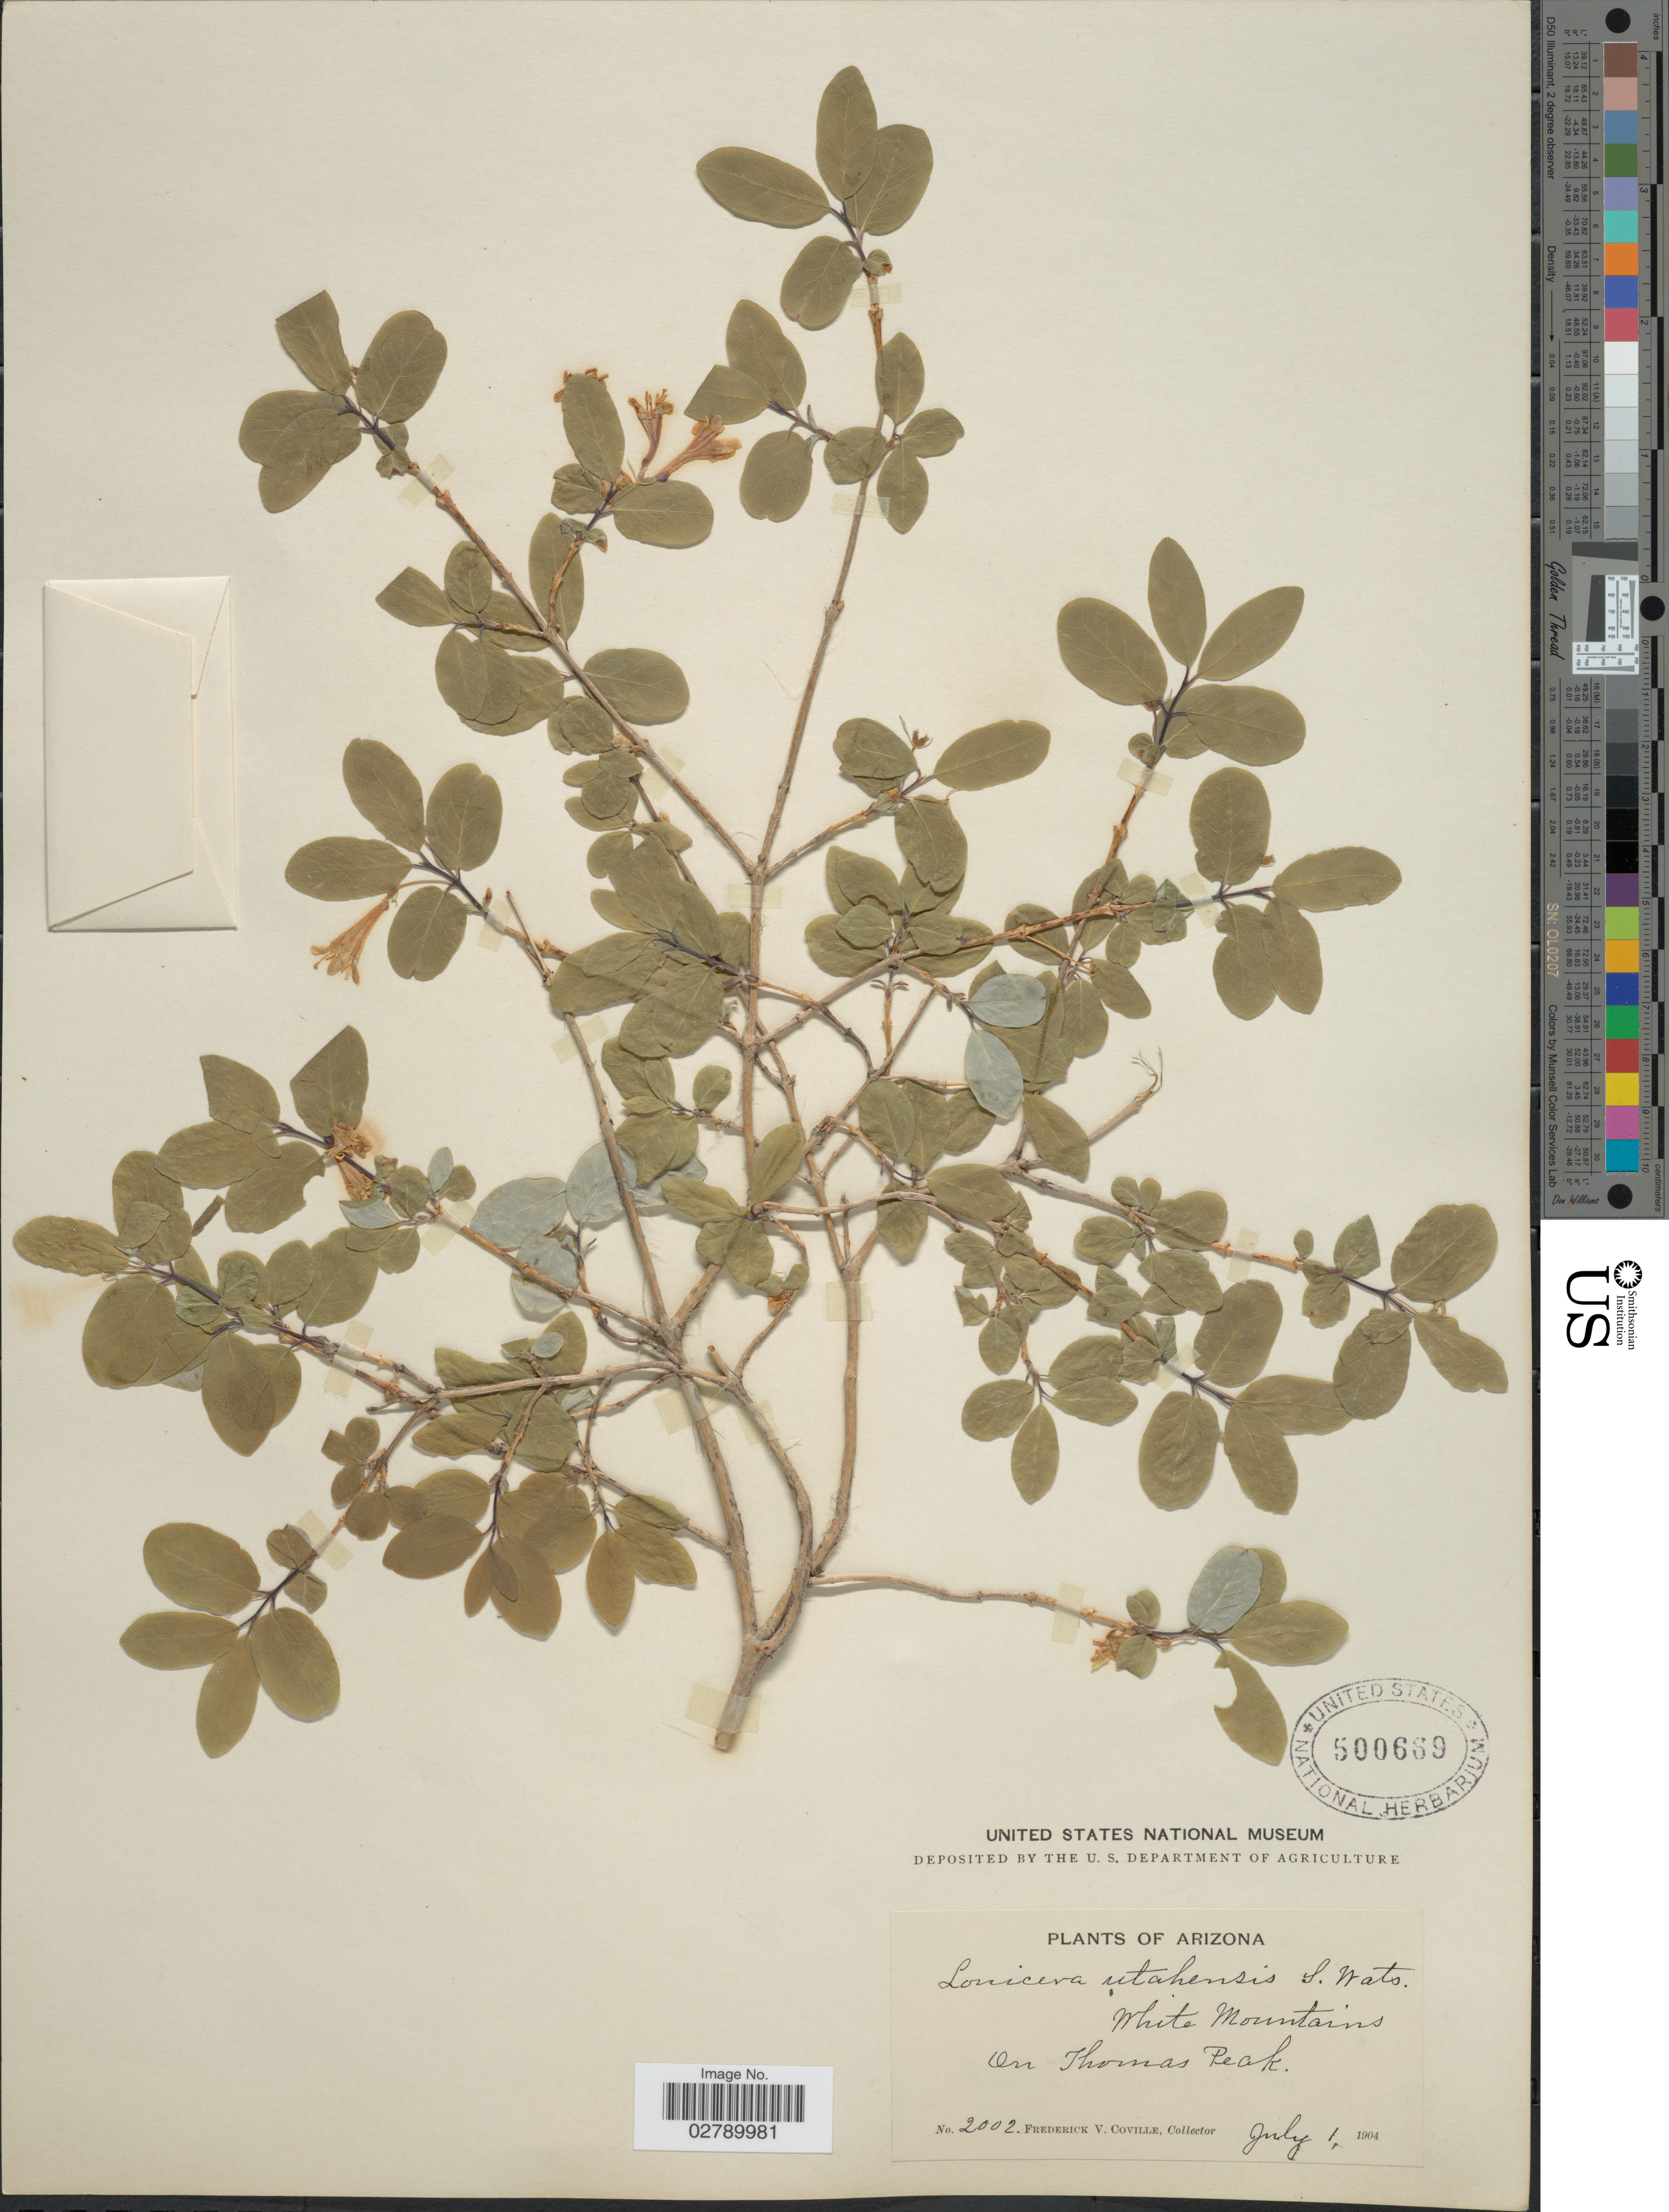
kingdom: Plantae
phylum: Tracheophyta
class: Magnoliopsida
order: Dipsacales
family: Caprifoliaceae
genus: Lonicera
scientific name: Lonicera utahensis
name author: S. Watson in C. King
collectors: F. V. Coville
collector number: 2002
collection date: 1904-07-01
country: United States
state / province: Arizona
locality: White Mountains, on Thomas Peak.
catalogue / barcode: US 500669